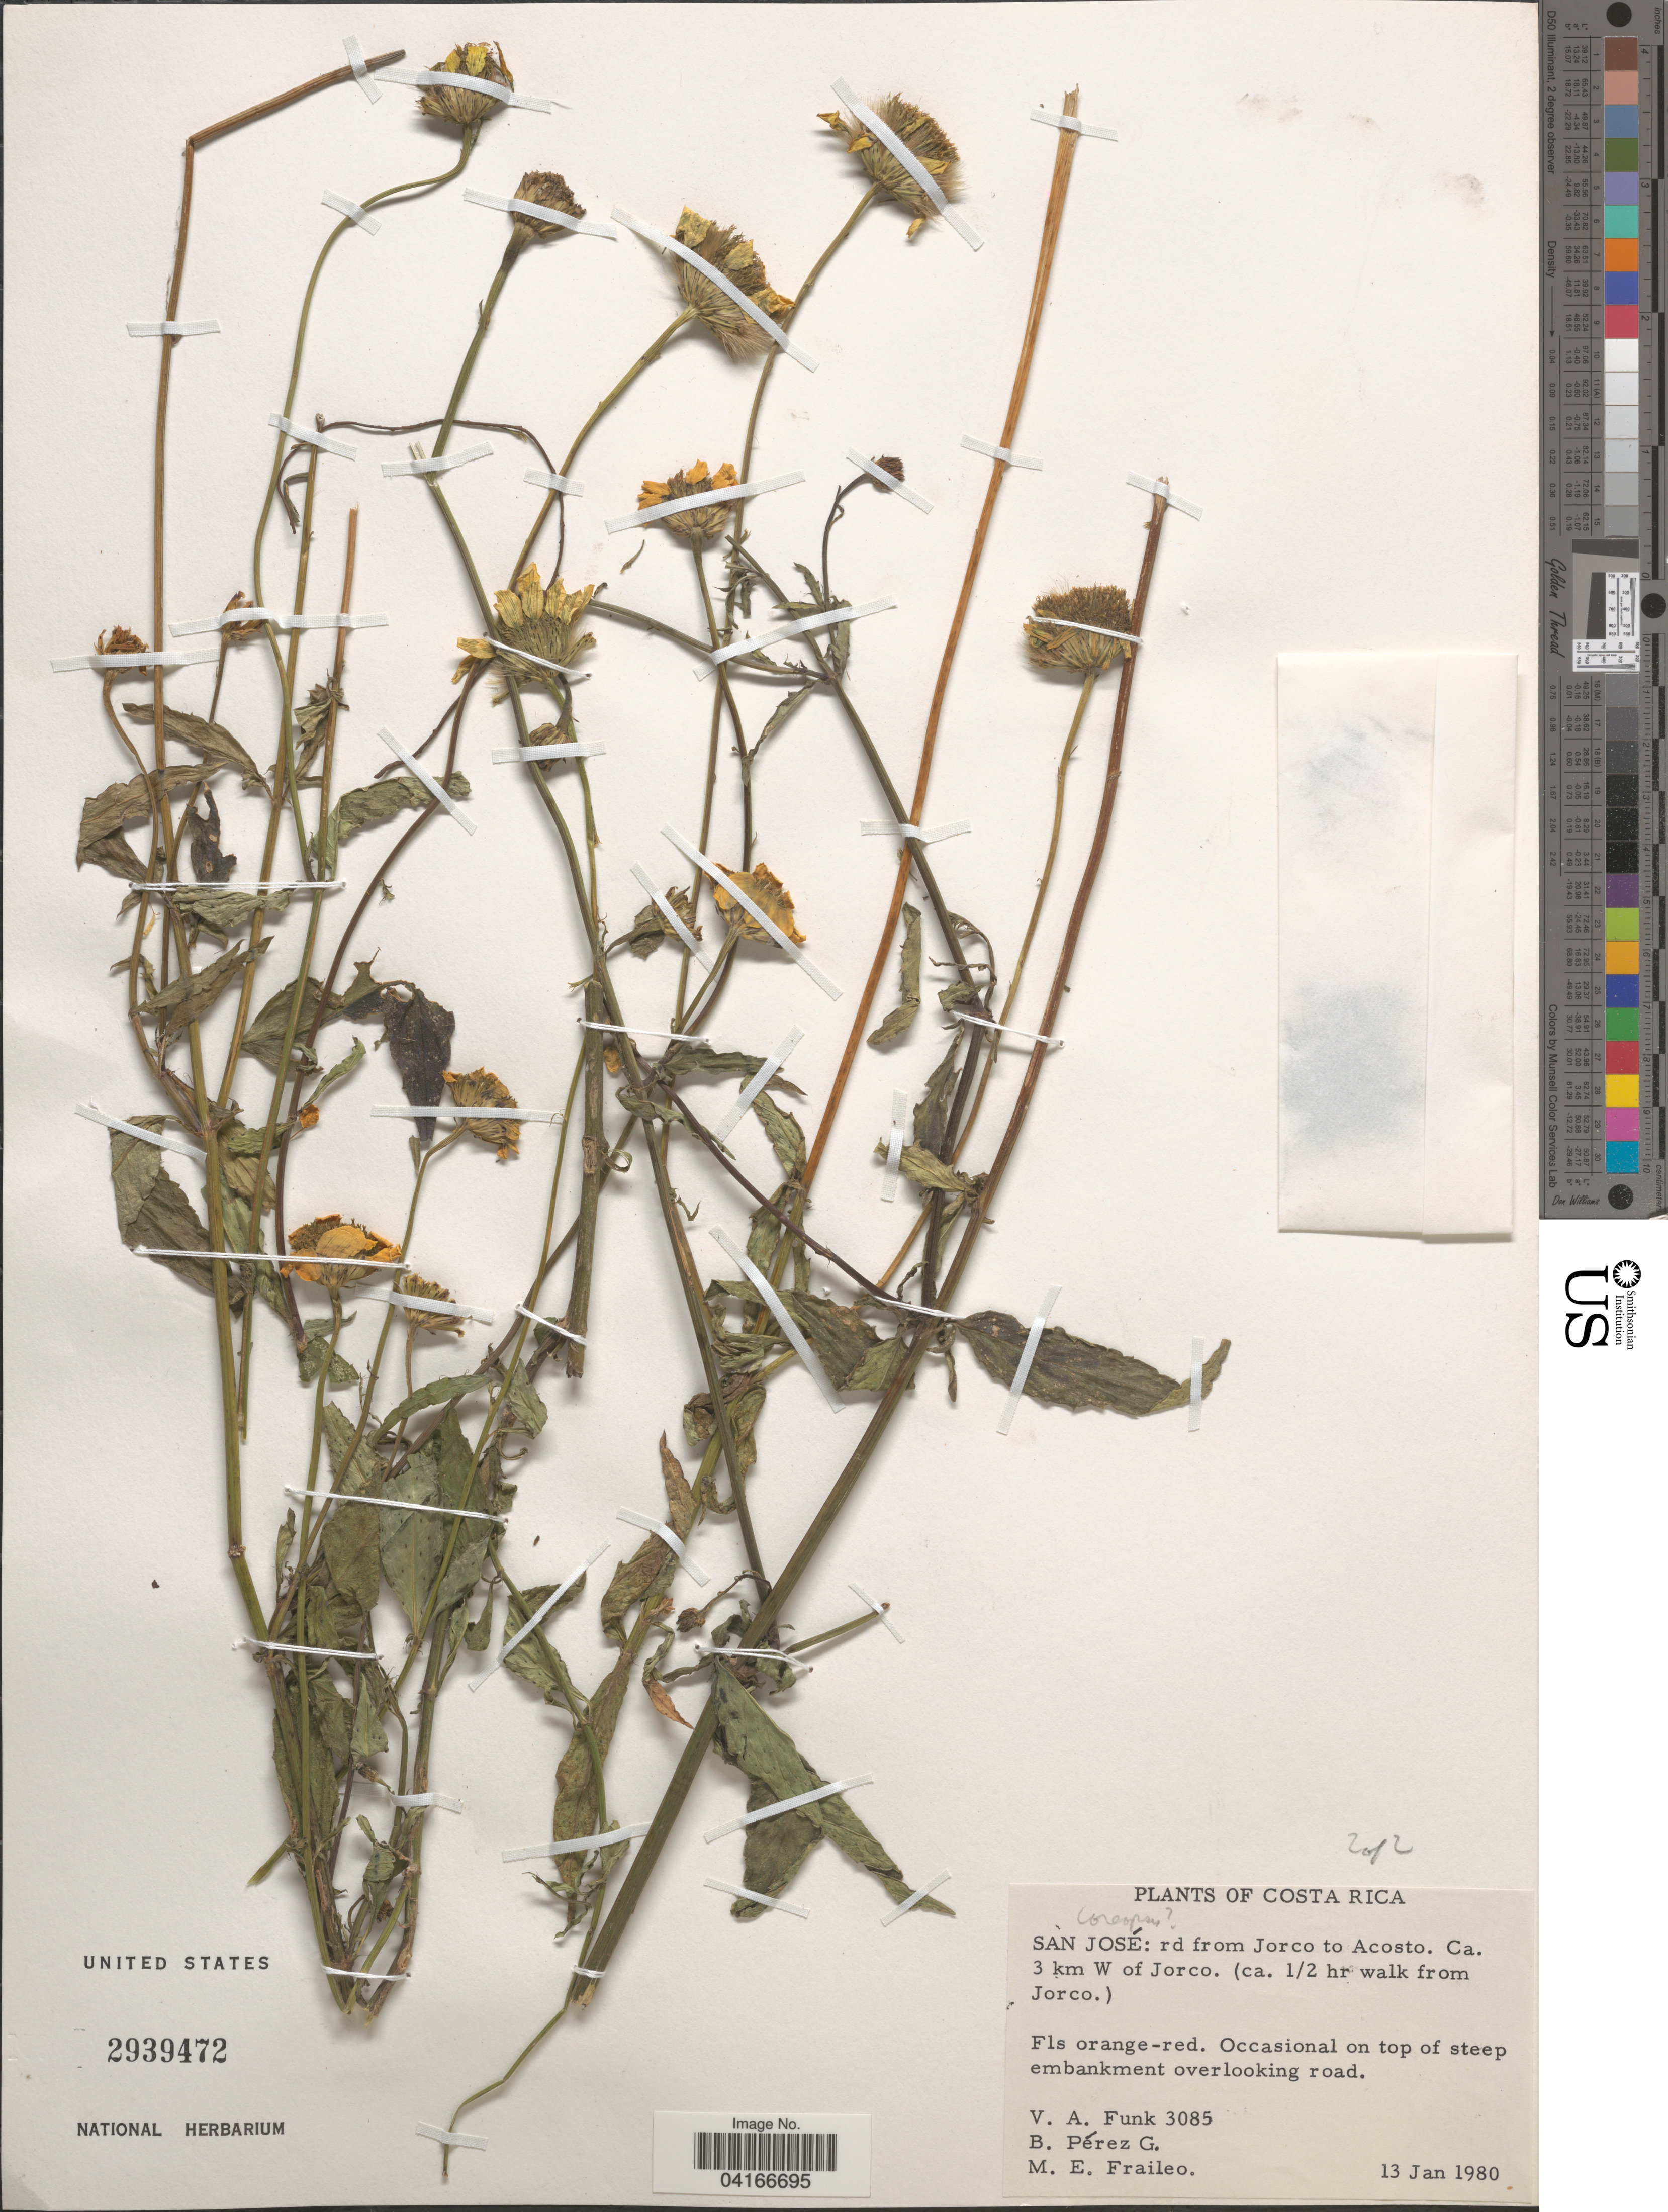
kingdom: Plantae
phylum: Tracheophyta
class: Magnoliopsida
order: Asterales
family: Asteraceae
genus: Coreopsis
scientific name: Coreopsis sp.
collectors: V. Funk, B. Perez G. & M. Fraileo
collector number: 3085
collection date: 1980-01-13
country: Costa Rica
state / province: San José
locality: Rd from Jorco to Acosto. Ca. 3 km W of Jorco. (ca. ½ hr walk from Jorco).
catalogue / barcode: US 2939472